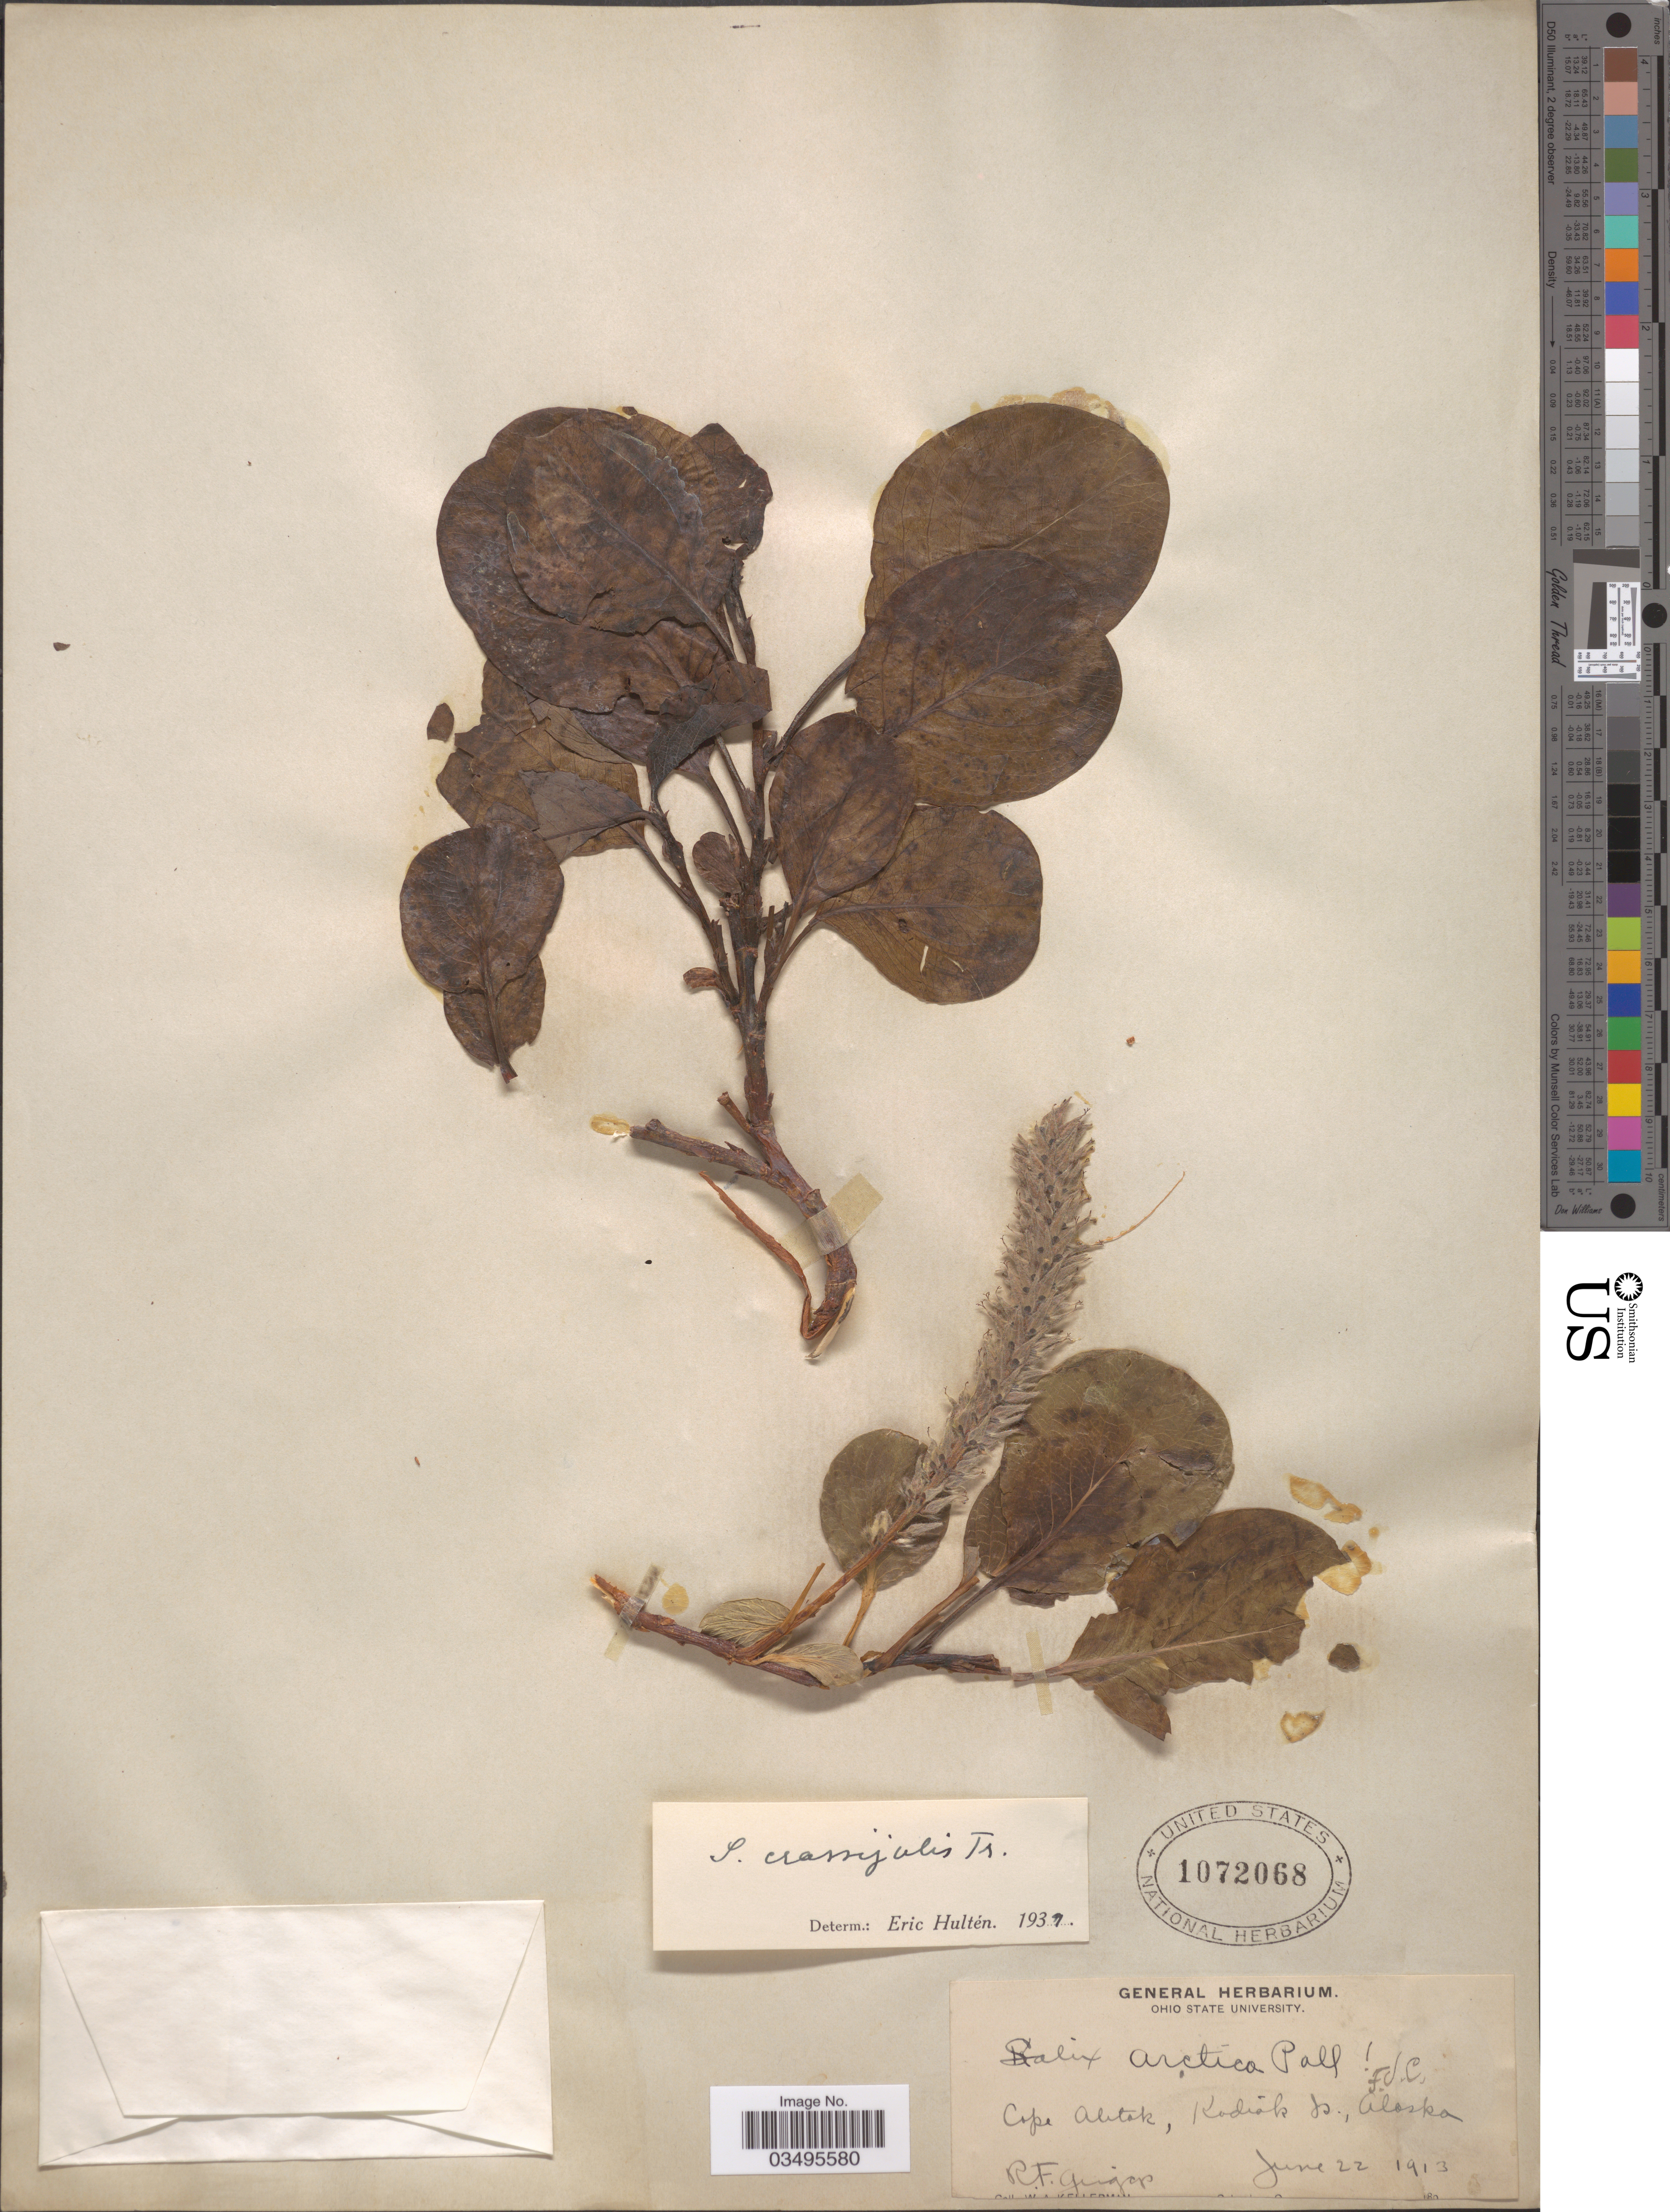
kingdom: Plantae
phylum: Tracheophyta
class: Magnoliopsida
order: Malpighiales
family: Salicaceae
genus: Salix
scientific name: Salix arctica var. obcordata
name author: (Andersson) Rydb.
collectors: R. F. Griggs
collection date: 1913-06-22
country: United States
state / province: Alaska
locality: Cape Alitak, Kodiak Is.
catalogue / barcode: US 1072068